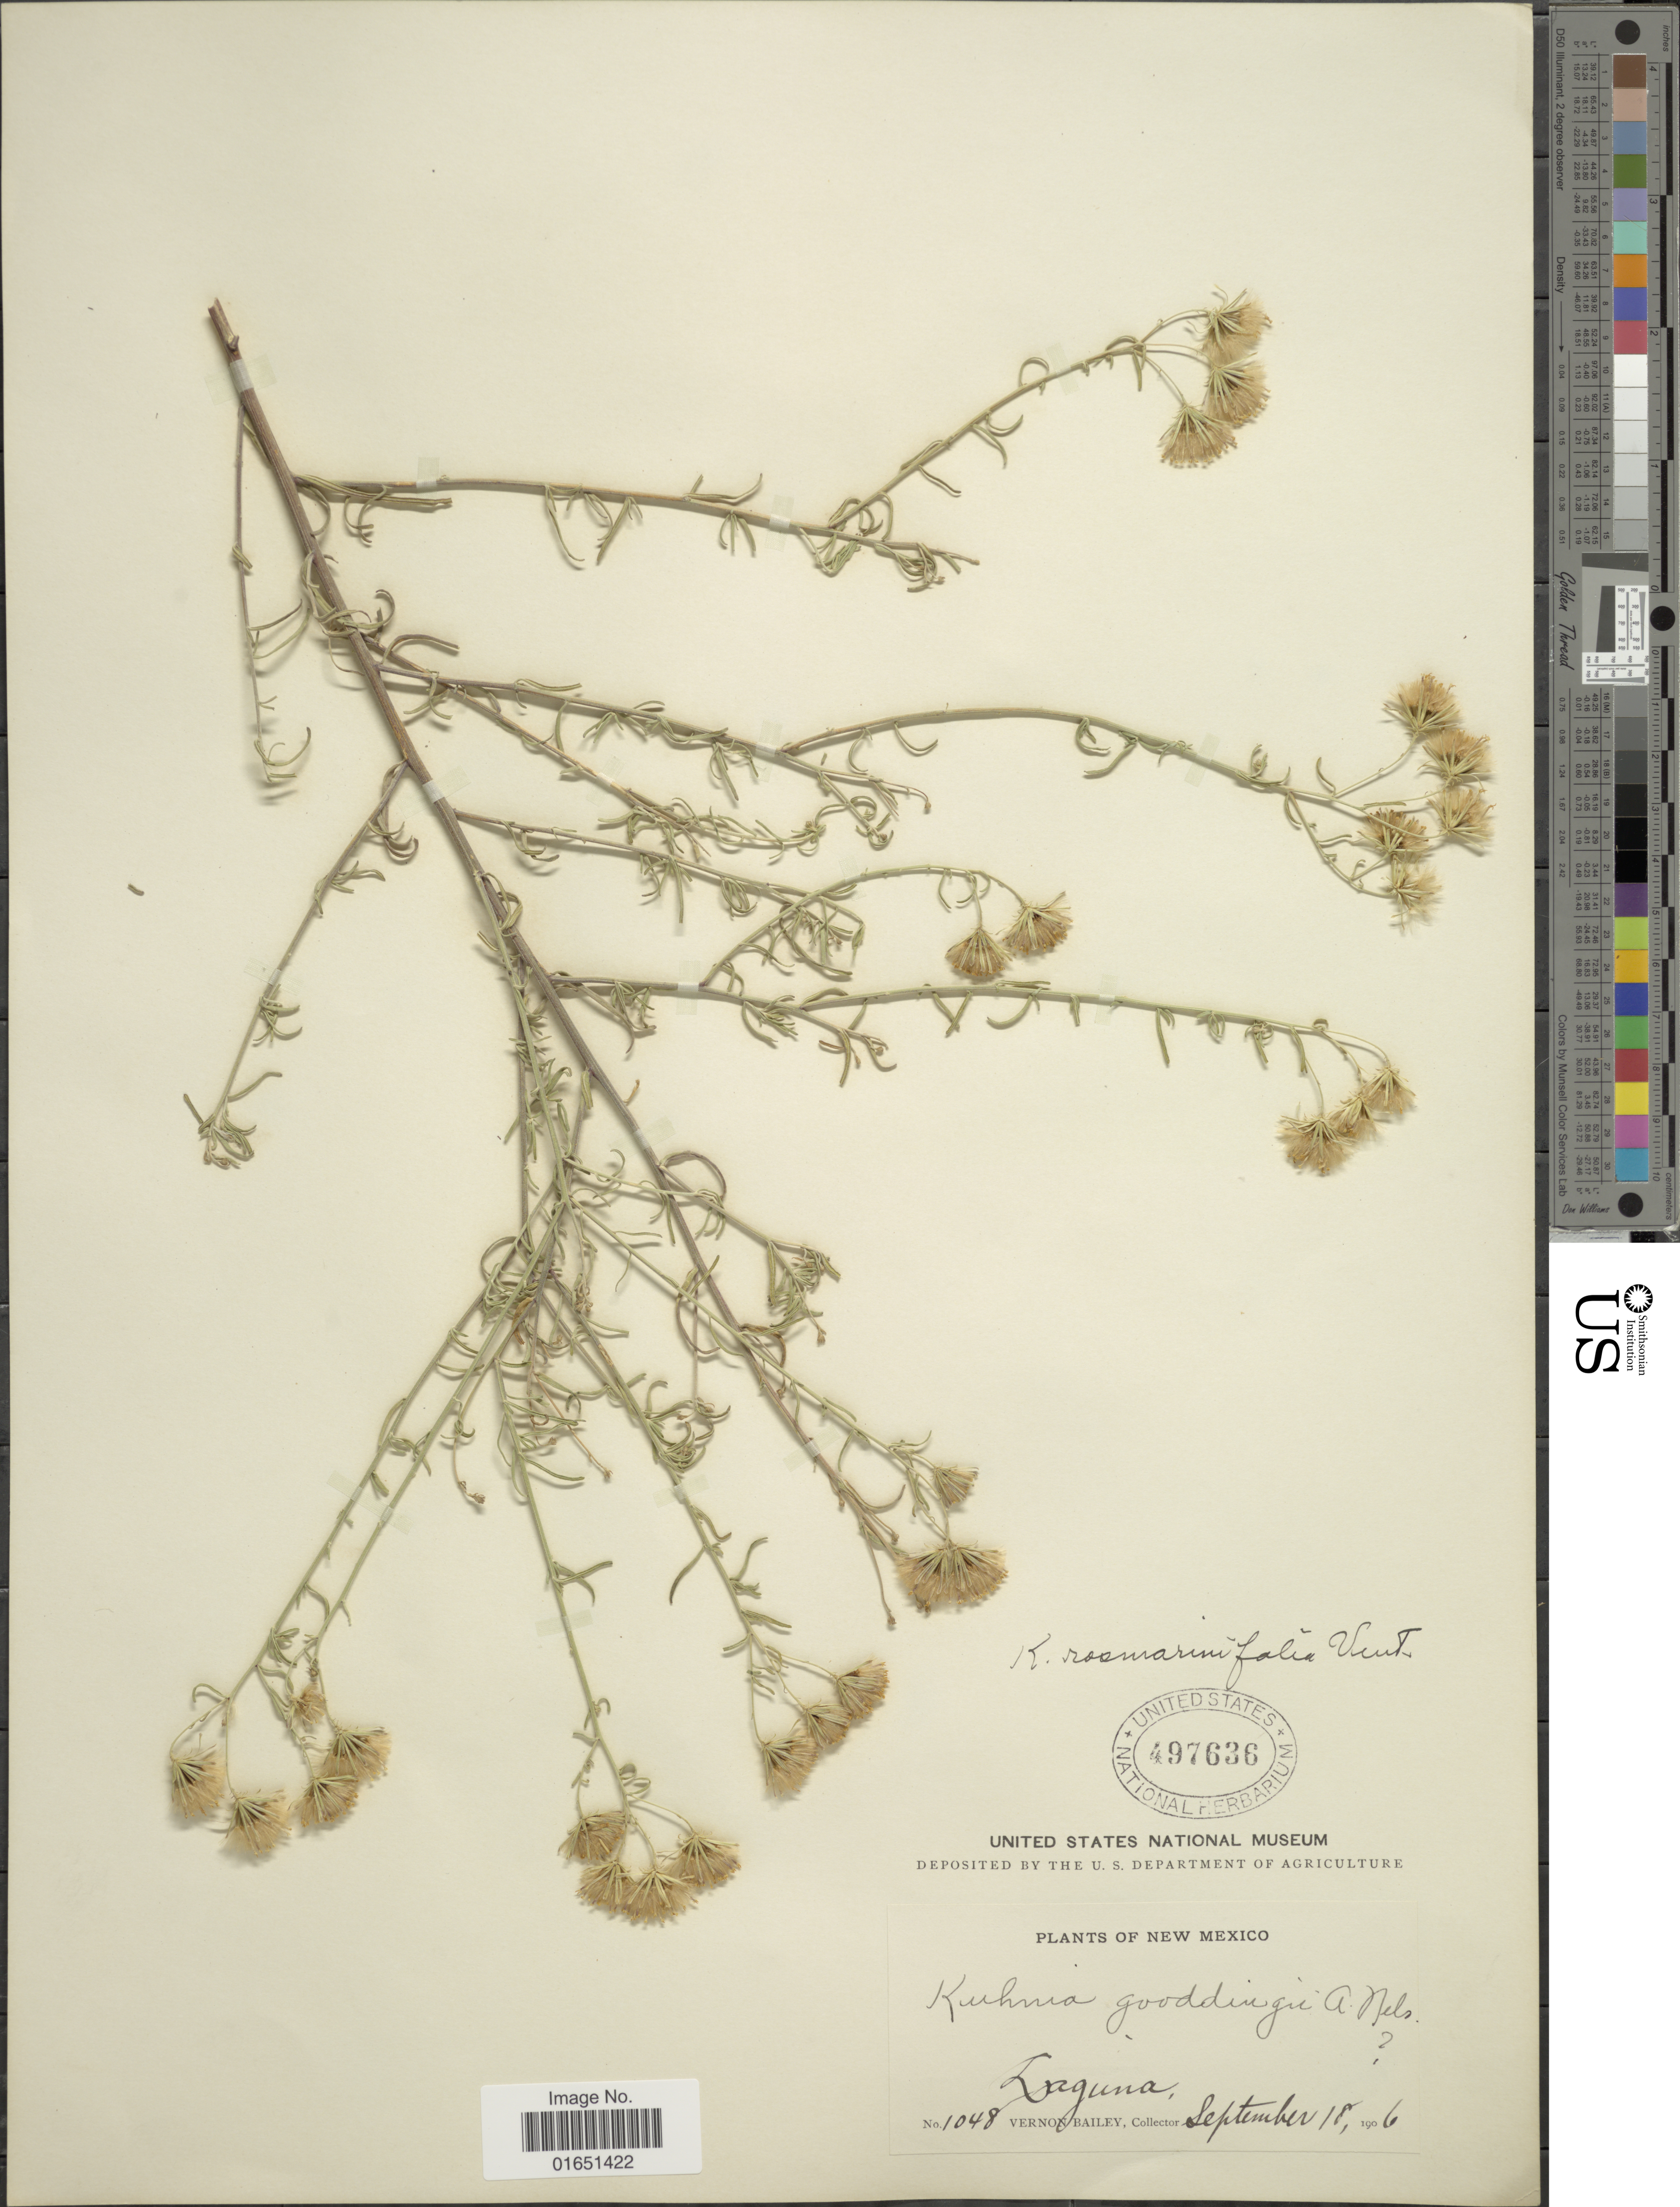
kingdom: Plantae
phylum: Tracheophyta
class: Magnoliopsida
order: Asterales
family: Asteraceae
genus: Brickellia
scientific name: Brickellia rosmarinifolia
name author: (Vent.) W.A. Weber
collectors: V. O. Bailey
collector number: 1048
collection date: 1906-09-18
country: United States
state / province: New Mexico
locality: Laguna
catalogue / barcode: US 497636